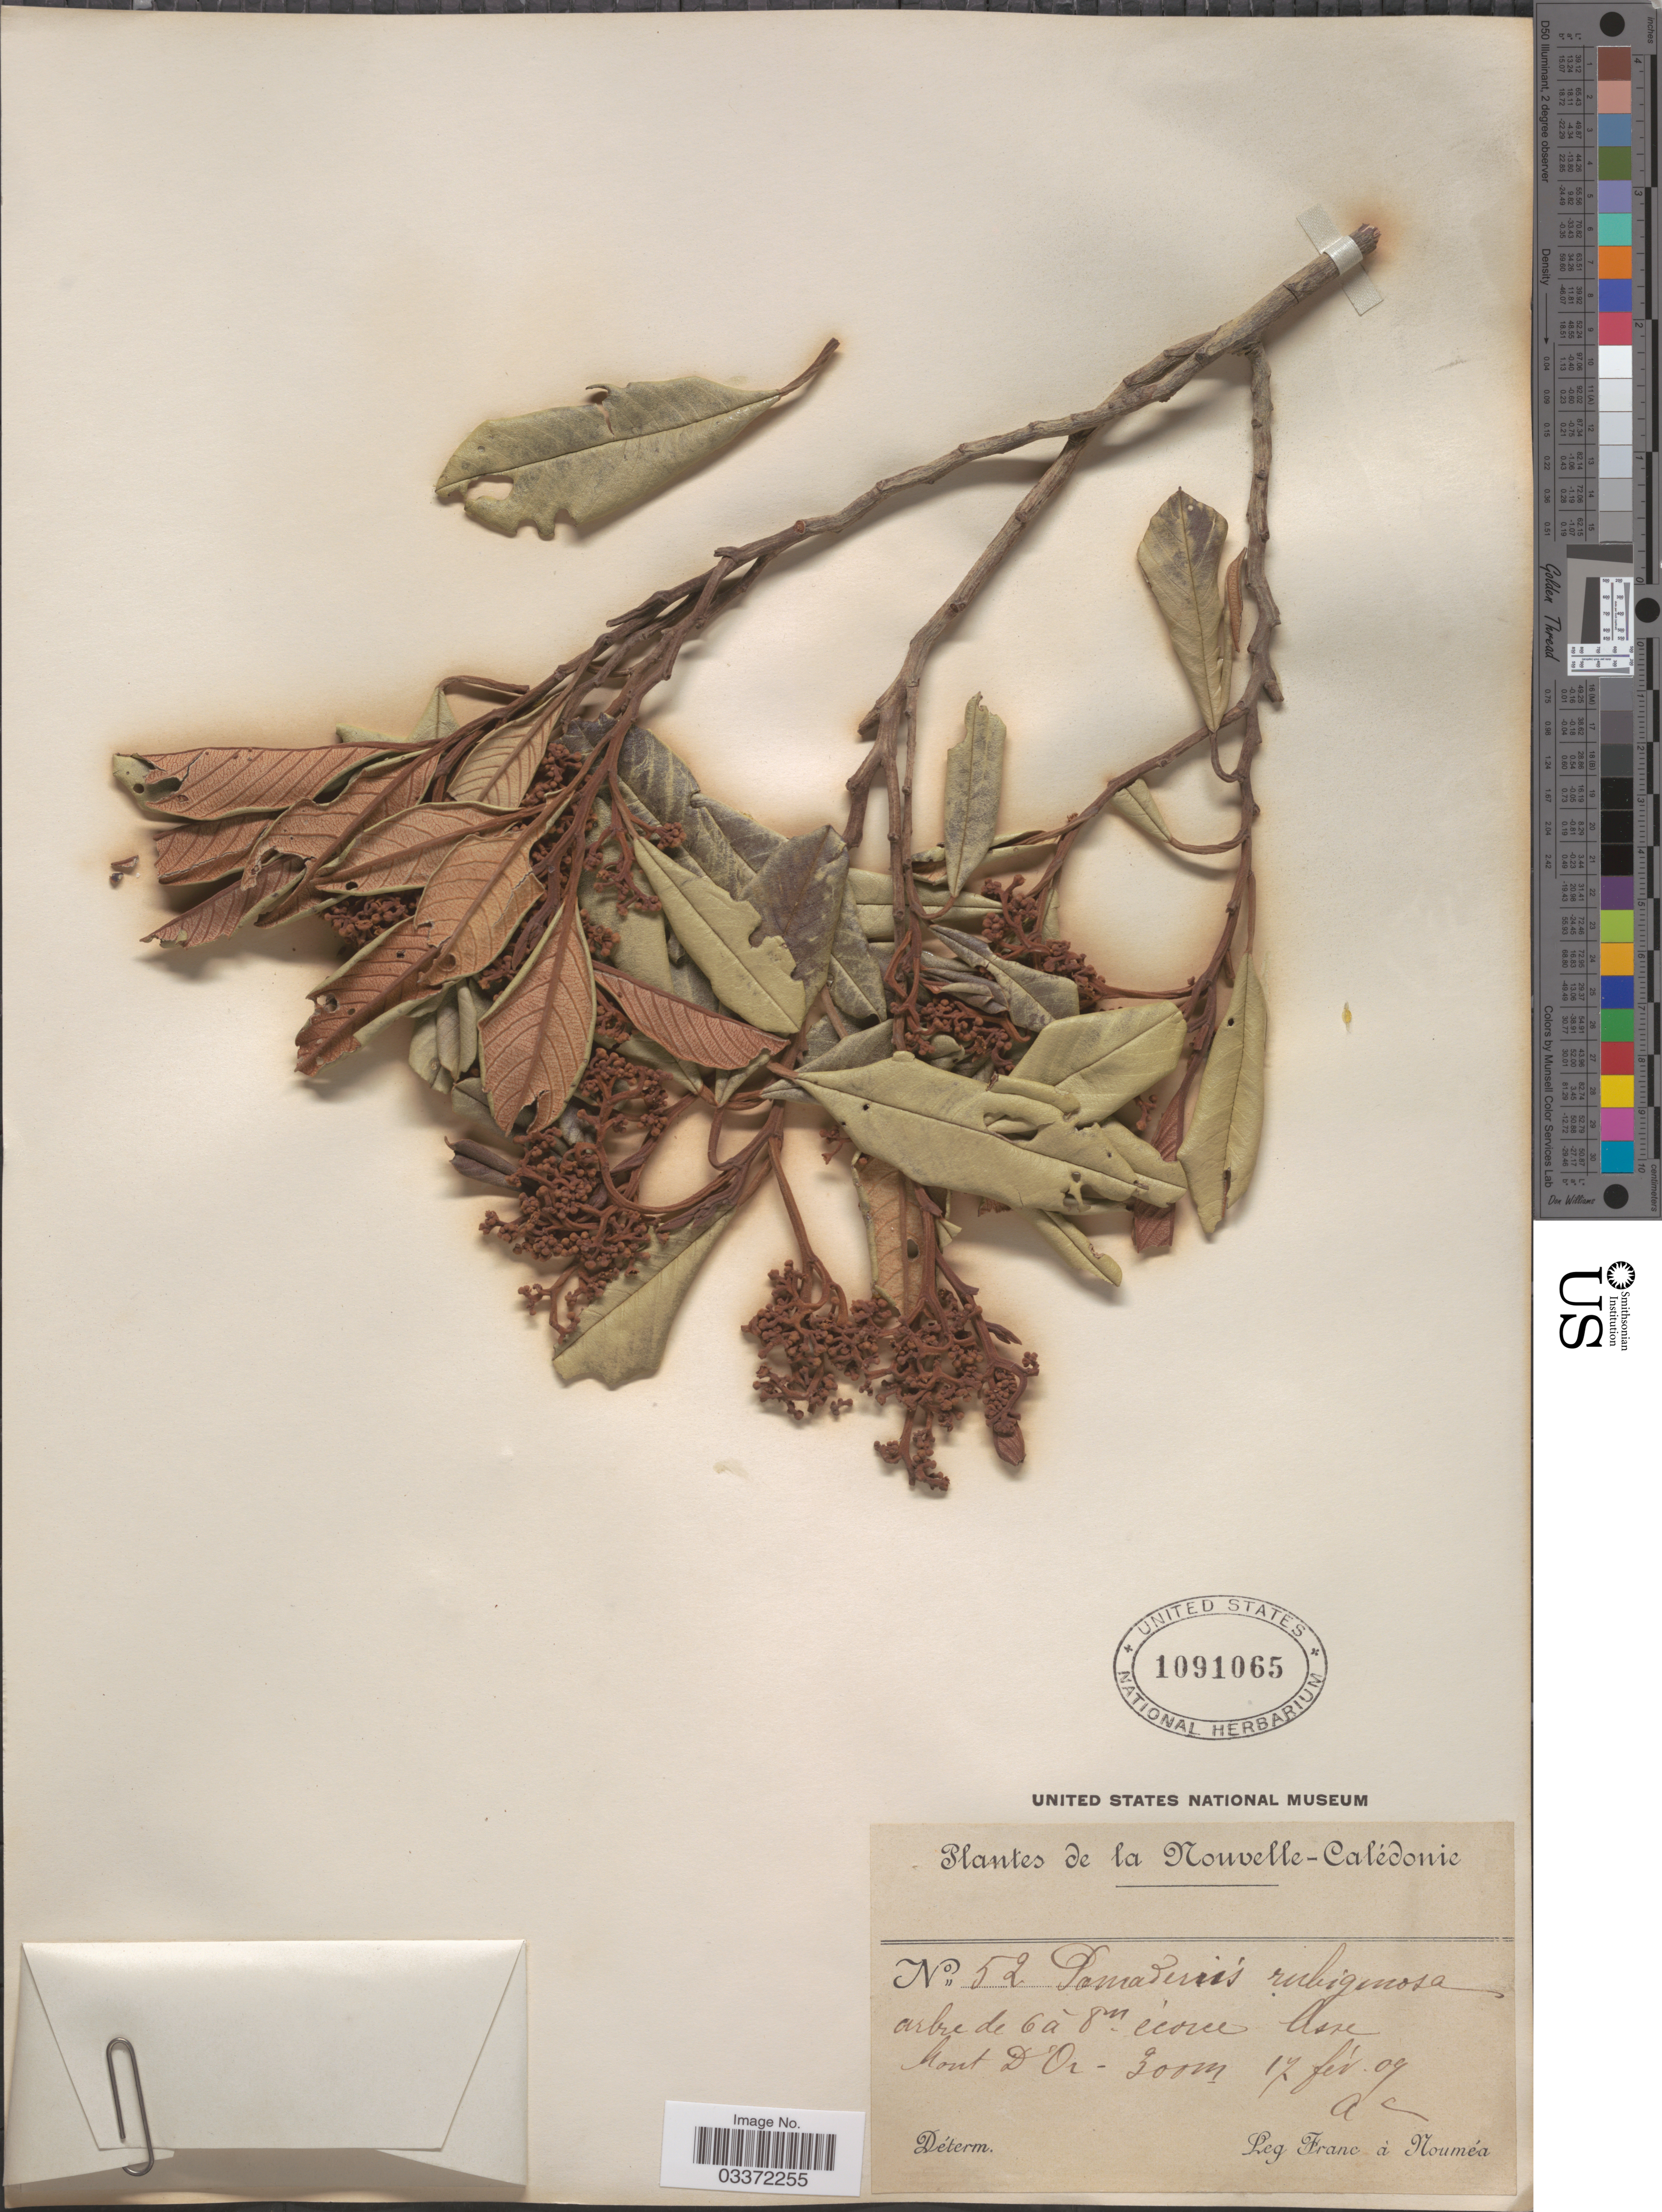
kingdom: Plantae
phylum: Tracheophyta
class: Magnoliopsida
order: Rosales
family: Rhamnaceae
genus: Pomaderris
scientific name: Pomaderris rubiginosa sp. nov., ined.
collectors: Franc & Nouméa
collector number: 52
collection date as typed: Transcribed d/m/y: 17/2/9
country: New Caledonia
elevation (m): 300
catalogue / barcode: US 1091065